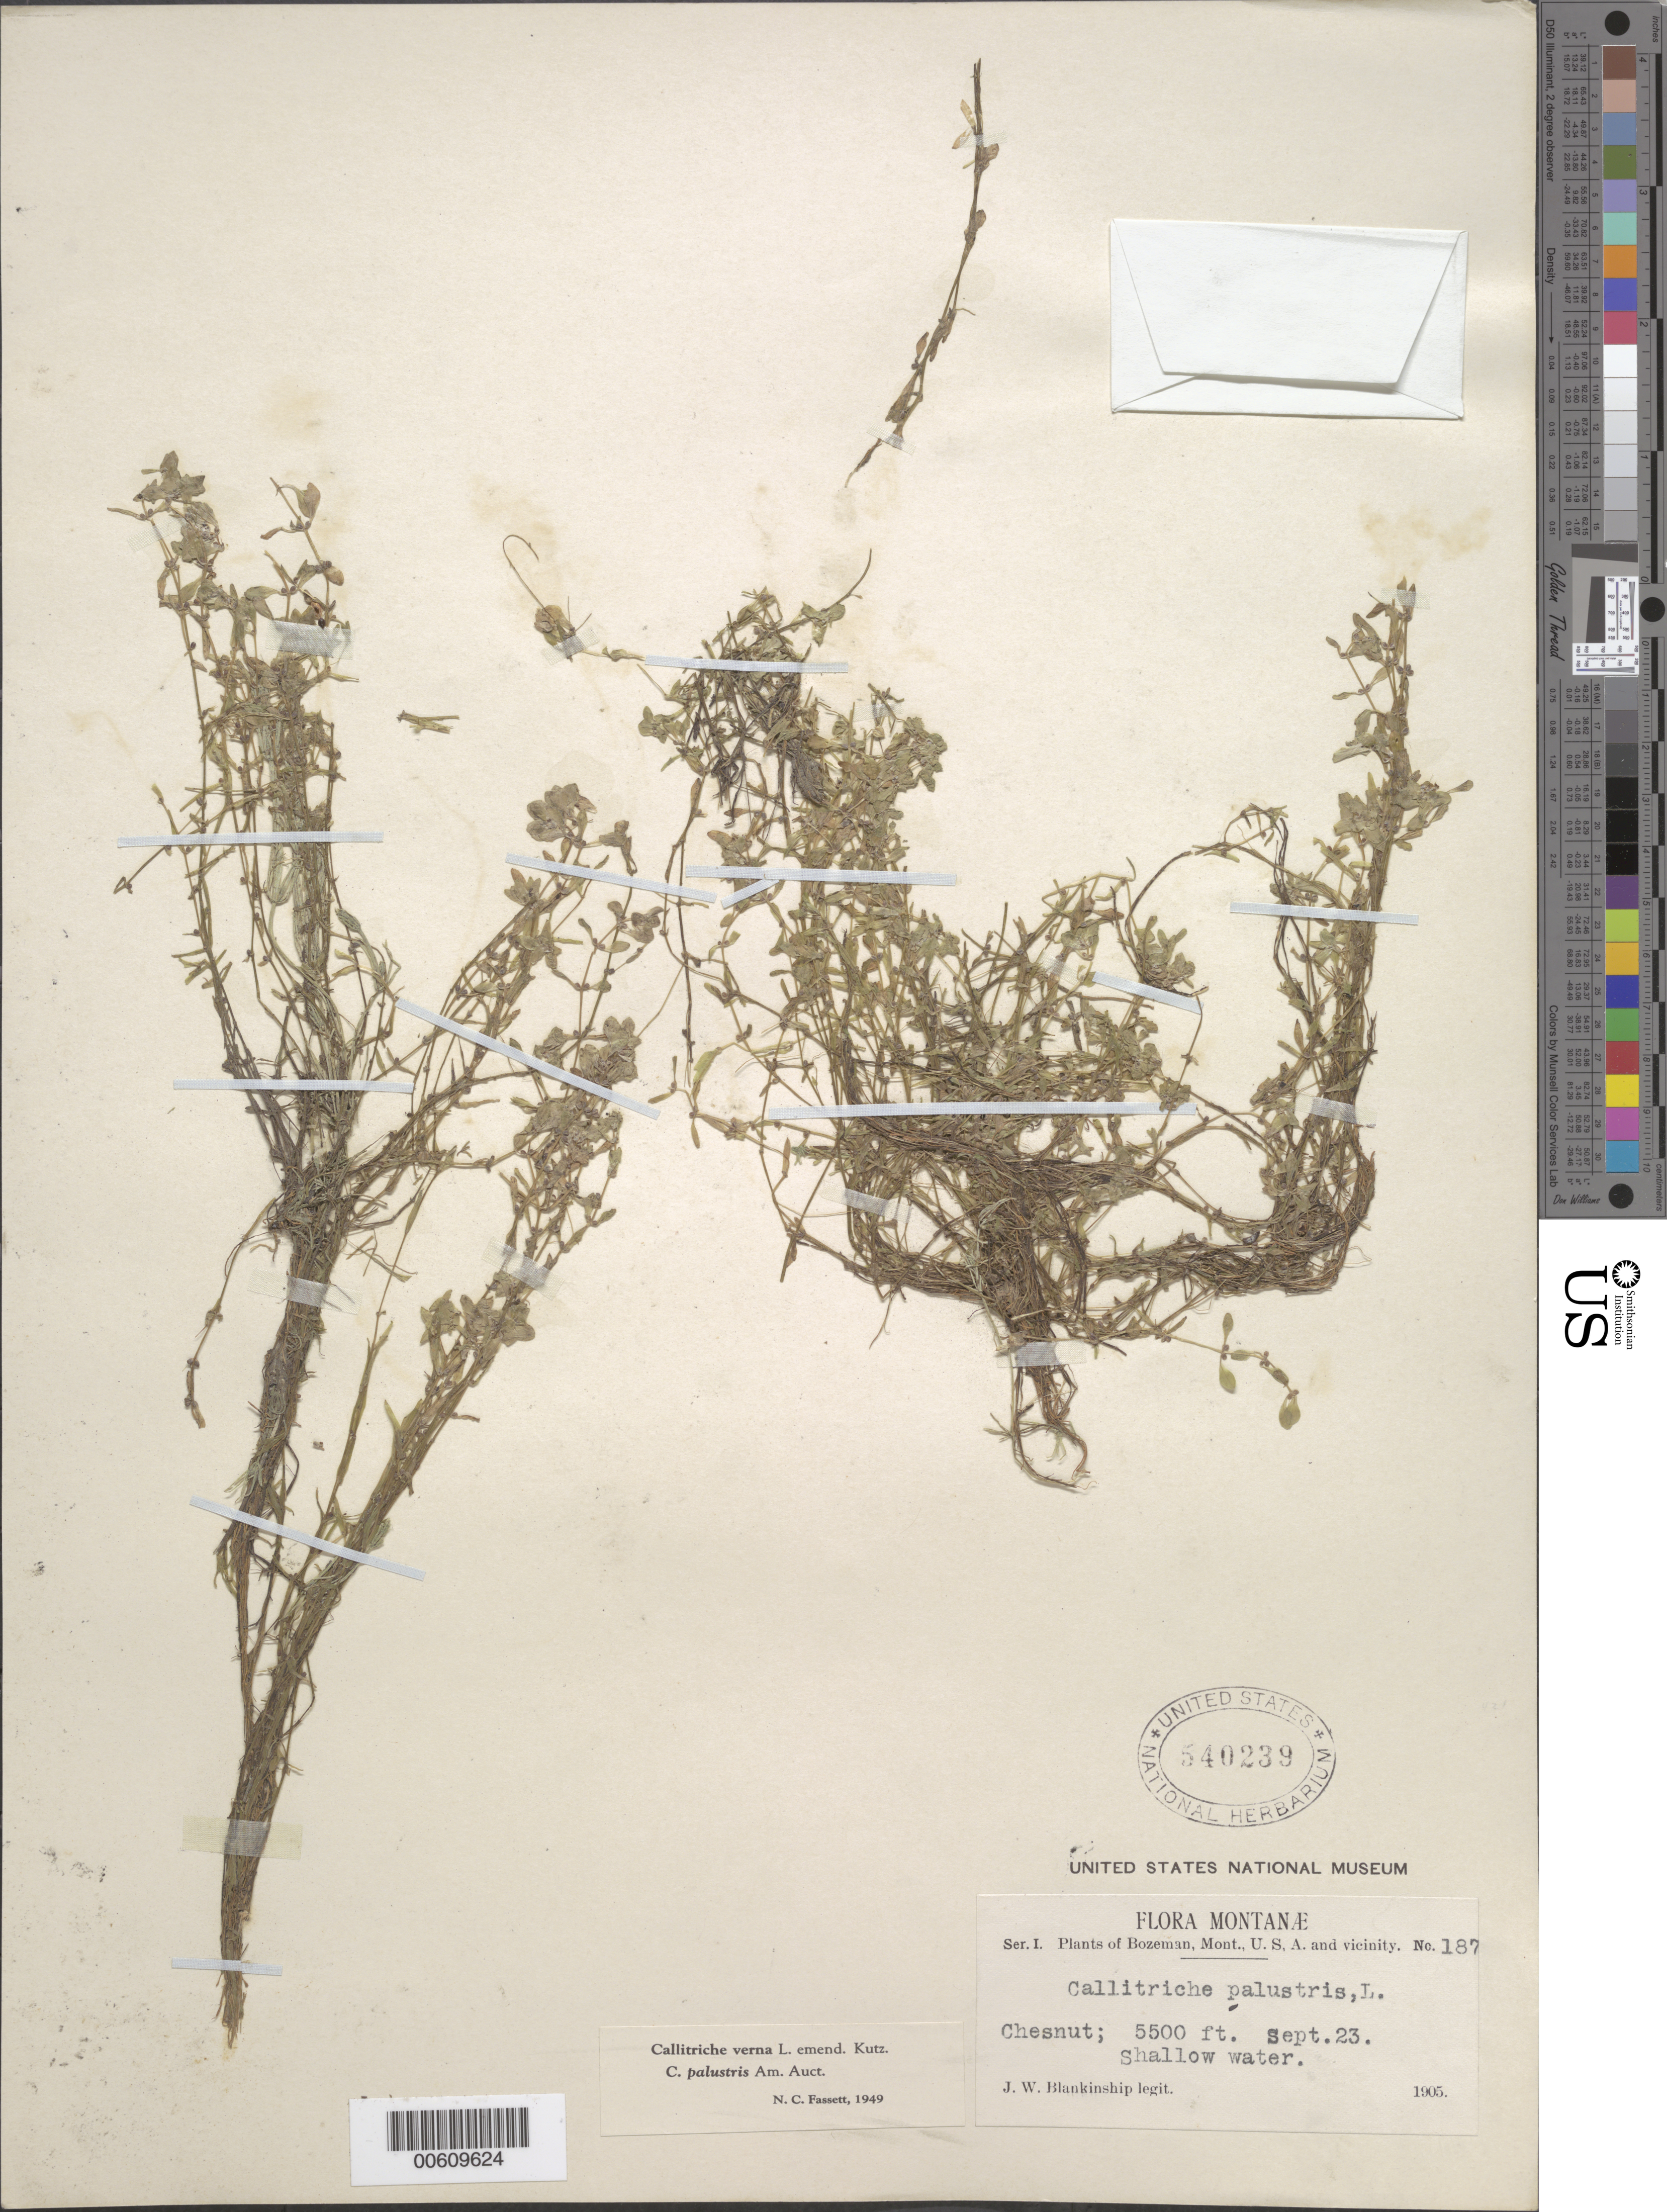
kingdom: Plantae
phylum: Tracheophyta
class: Magnoliopsida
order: Lamiales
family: Plantaginaceae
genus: Callitriche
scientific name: Callitriche verna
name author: L.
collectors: J. W. Blankinship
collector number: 187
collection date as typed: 23 Sep 1905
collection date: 1905-09-23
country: United States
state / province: Montana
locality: Chesnut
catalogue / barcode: US 540239